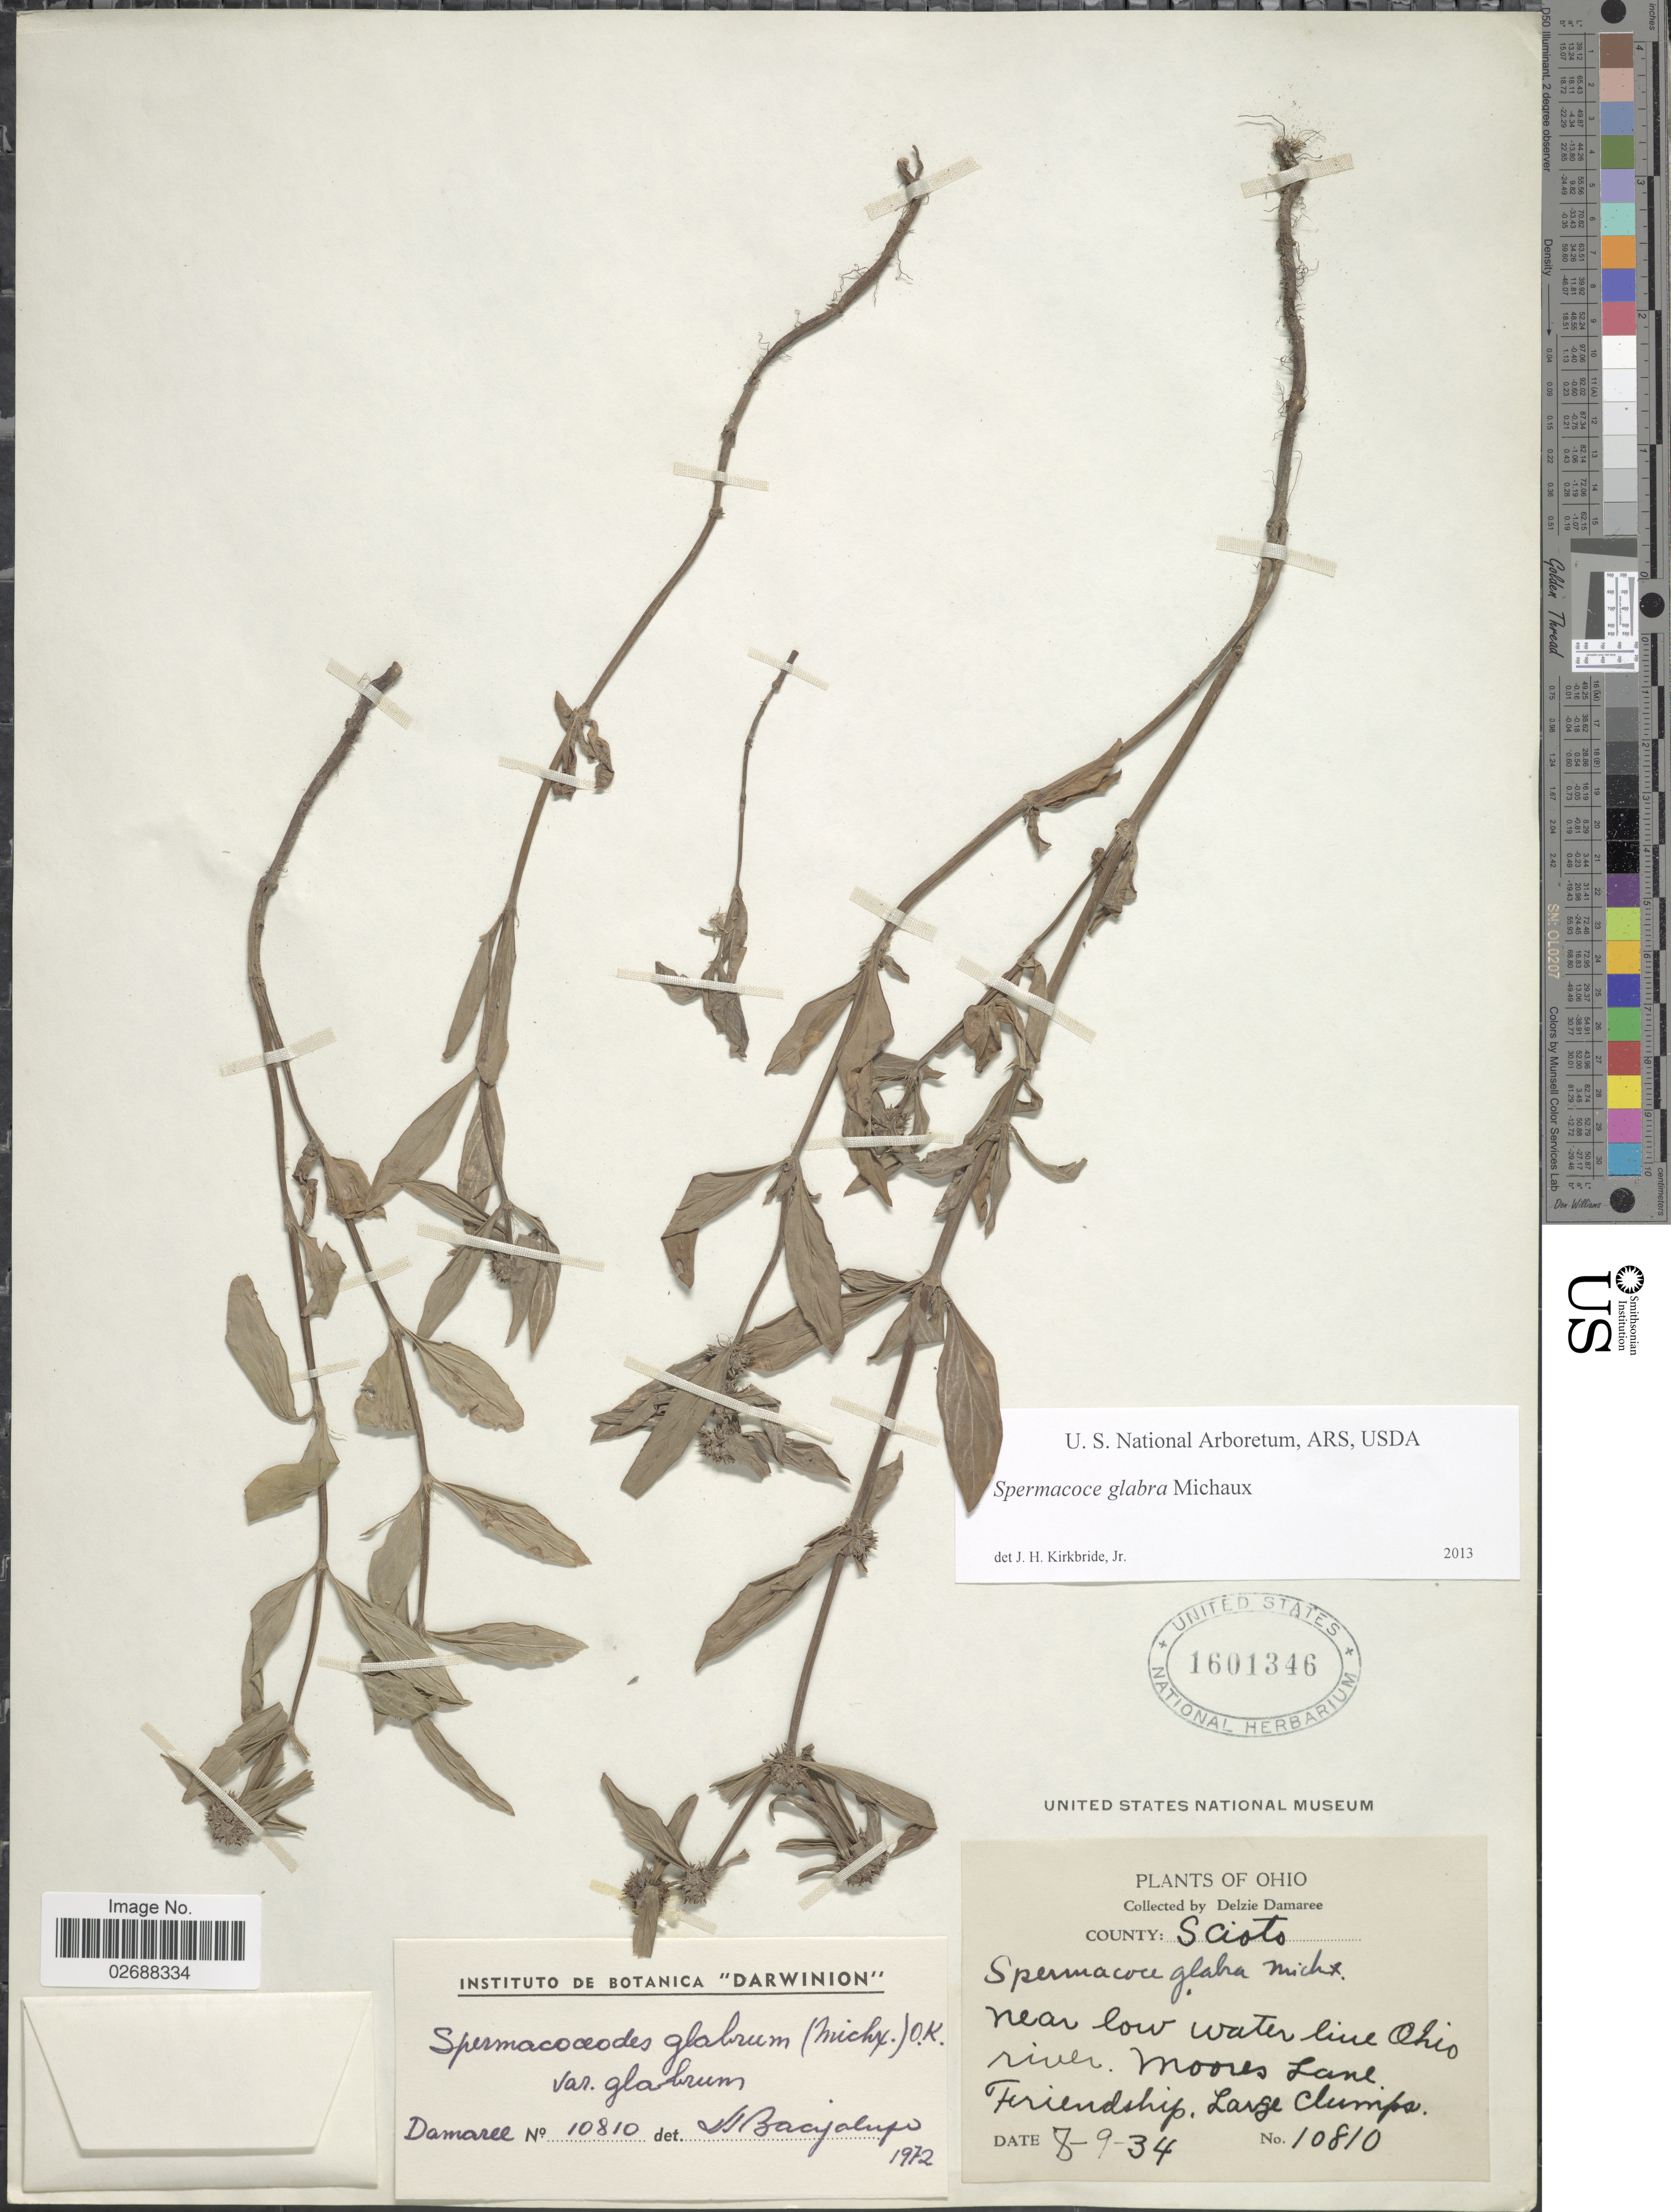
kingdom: Plantae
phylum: Tracheophyta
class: Magnoliopsida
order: Gentianales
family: Rubiaceae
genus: Spermacoce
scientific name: Spermacoce glabra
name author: Michx.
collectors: D. Demaree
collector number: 10810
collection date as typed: Transcribed d/m/y: 9/8/34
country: United States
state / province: Ohio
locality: County: Scioto. near low water line Ohio river. Moores Lane. Friendship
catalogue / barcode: US 1601346